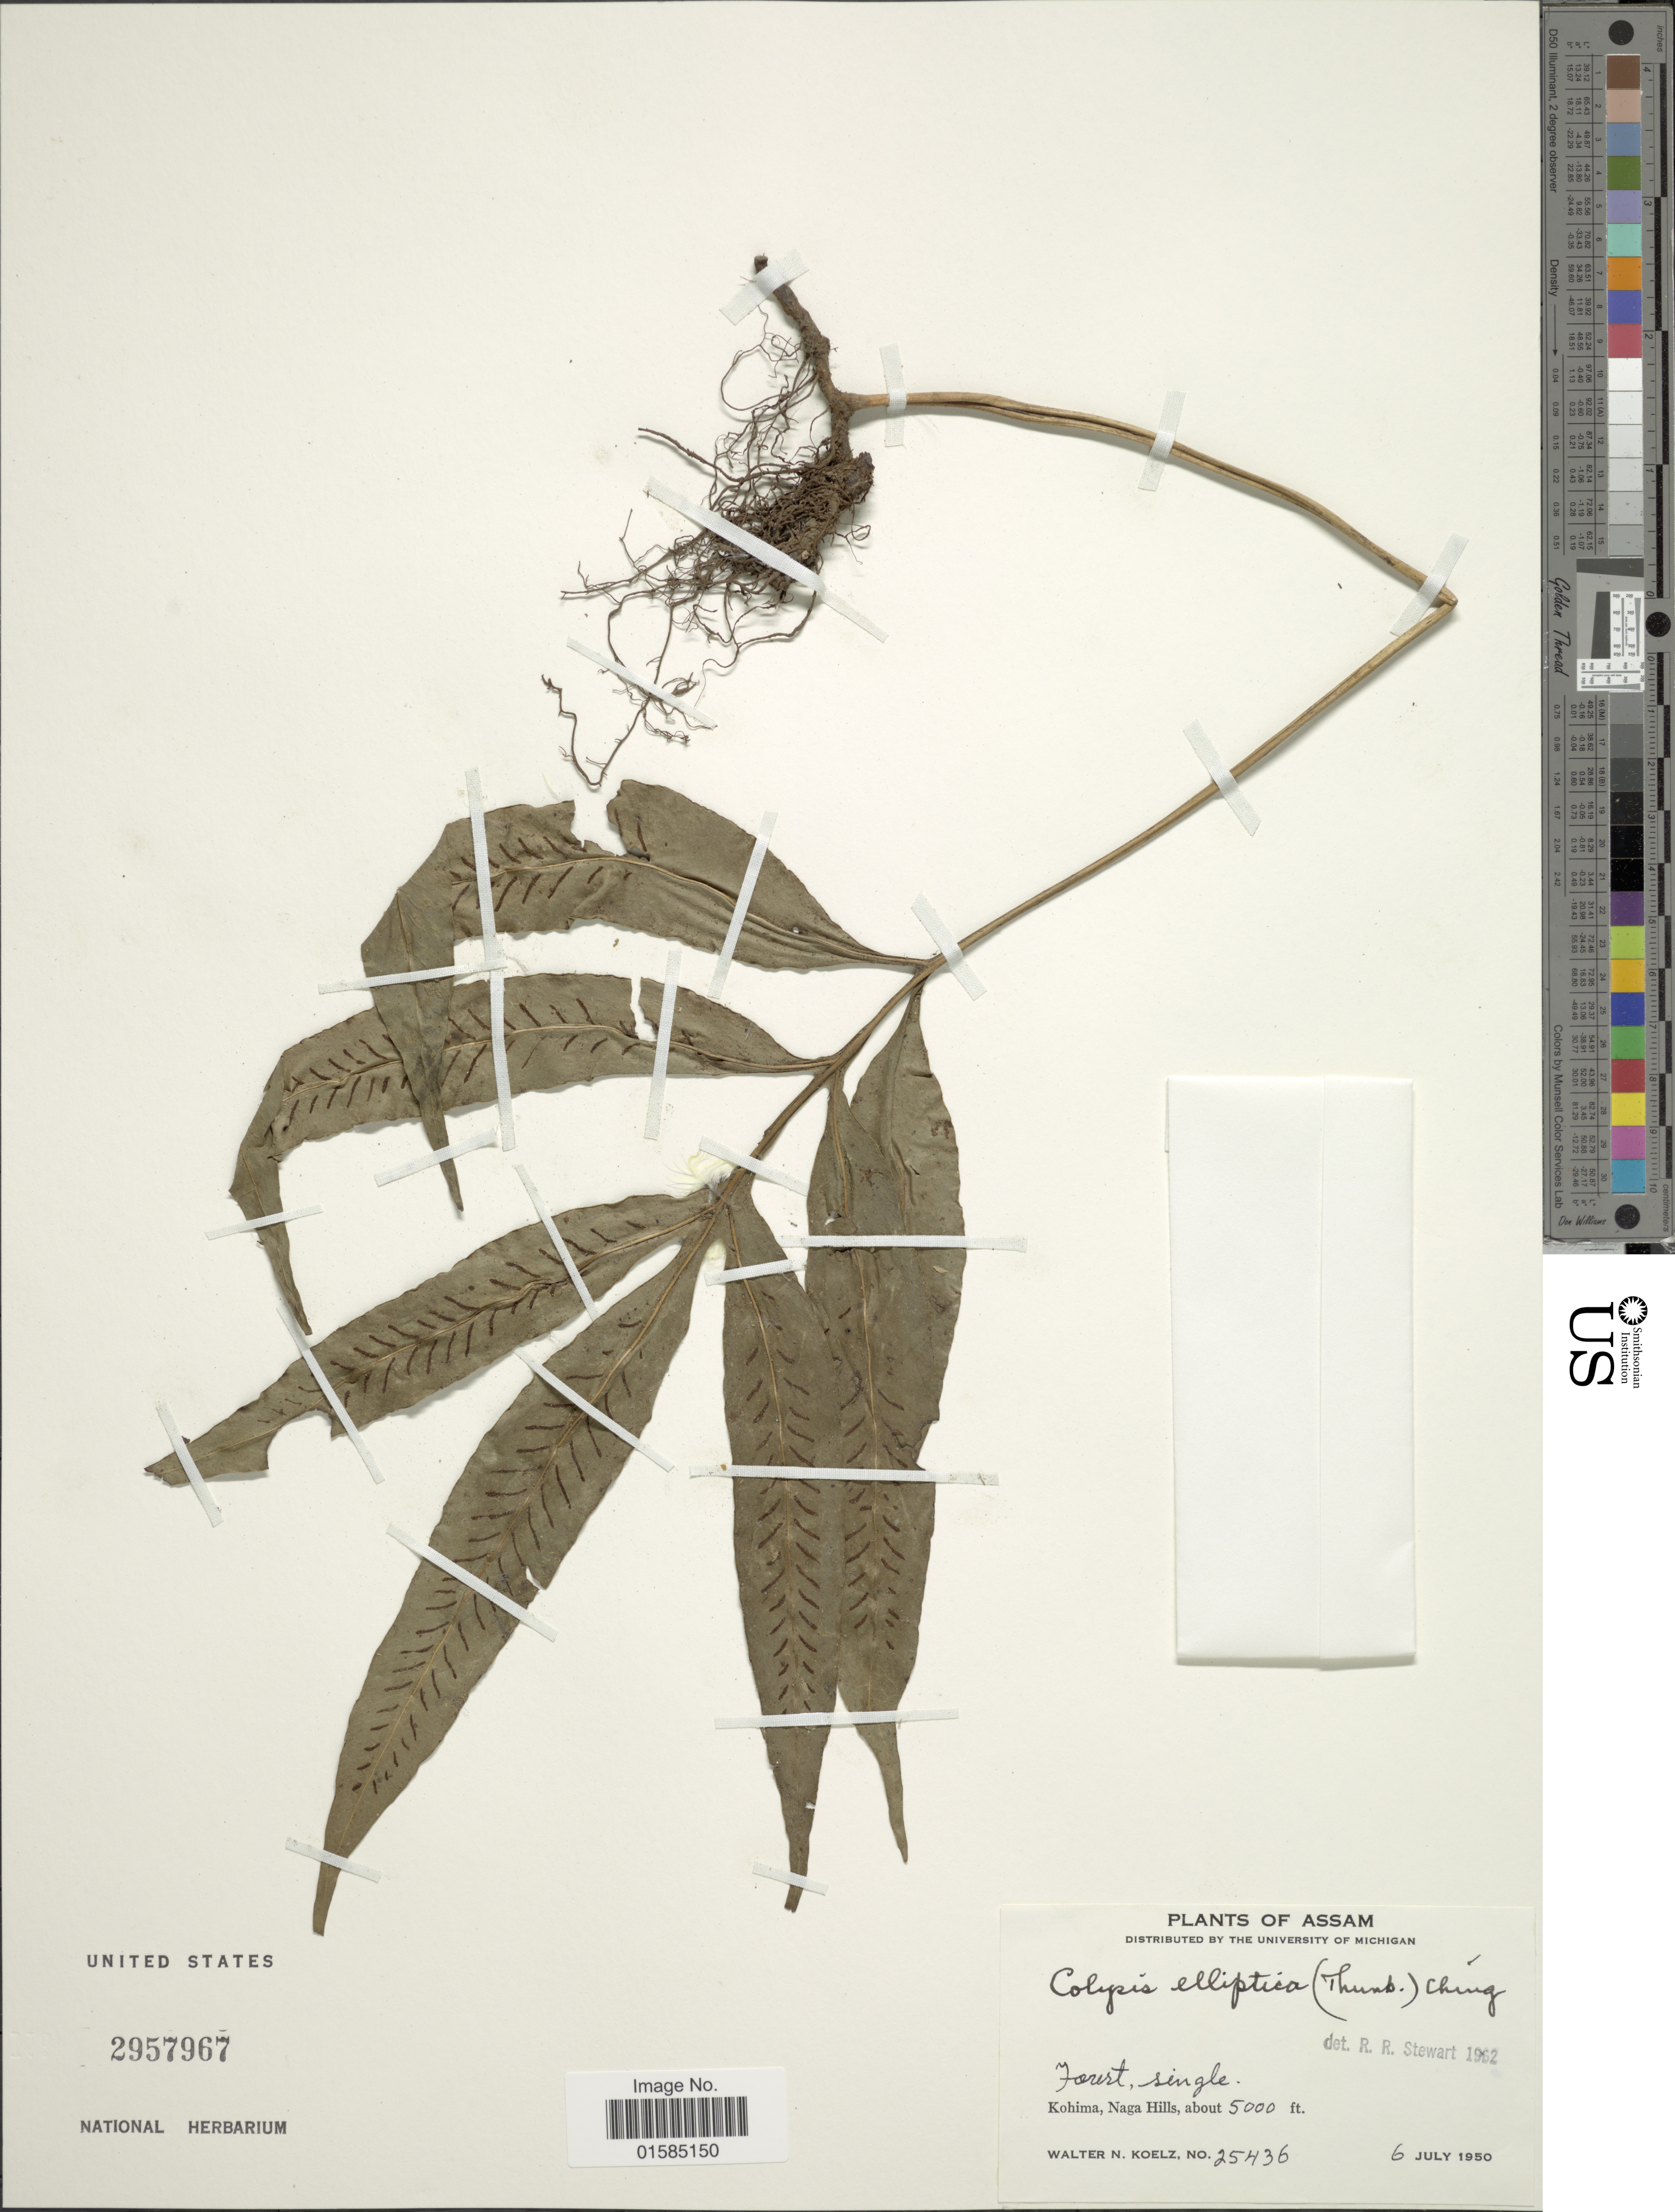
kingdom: Plantae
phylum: Tracheophyta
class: Polypodiopsida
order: Polypodiales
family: Polypodiaceae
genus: Leptochilus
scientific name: Leptochilus ellipticus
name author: (Thunb.) Noot.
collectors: W. N. Koelz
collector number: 25436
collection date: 1950-07-06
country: India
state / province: Nagaland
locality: Assam, Kohima, Naga Hills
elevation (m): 1524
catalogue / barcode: US 2957967